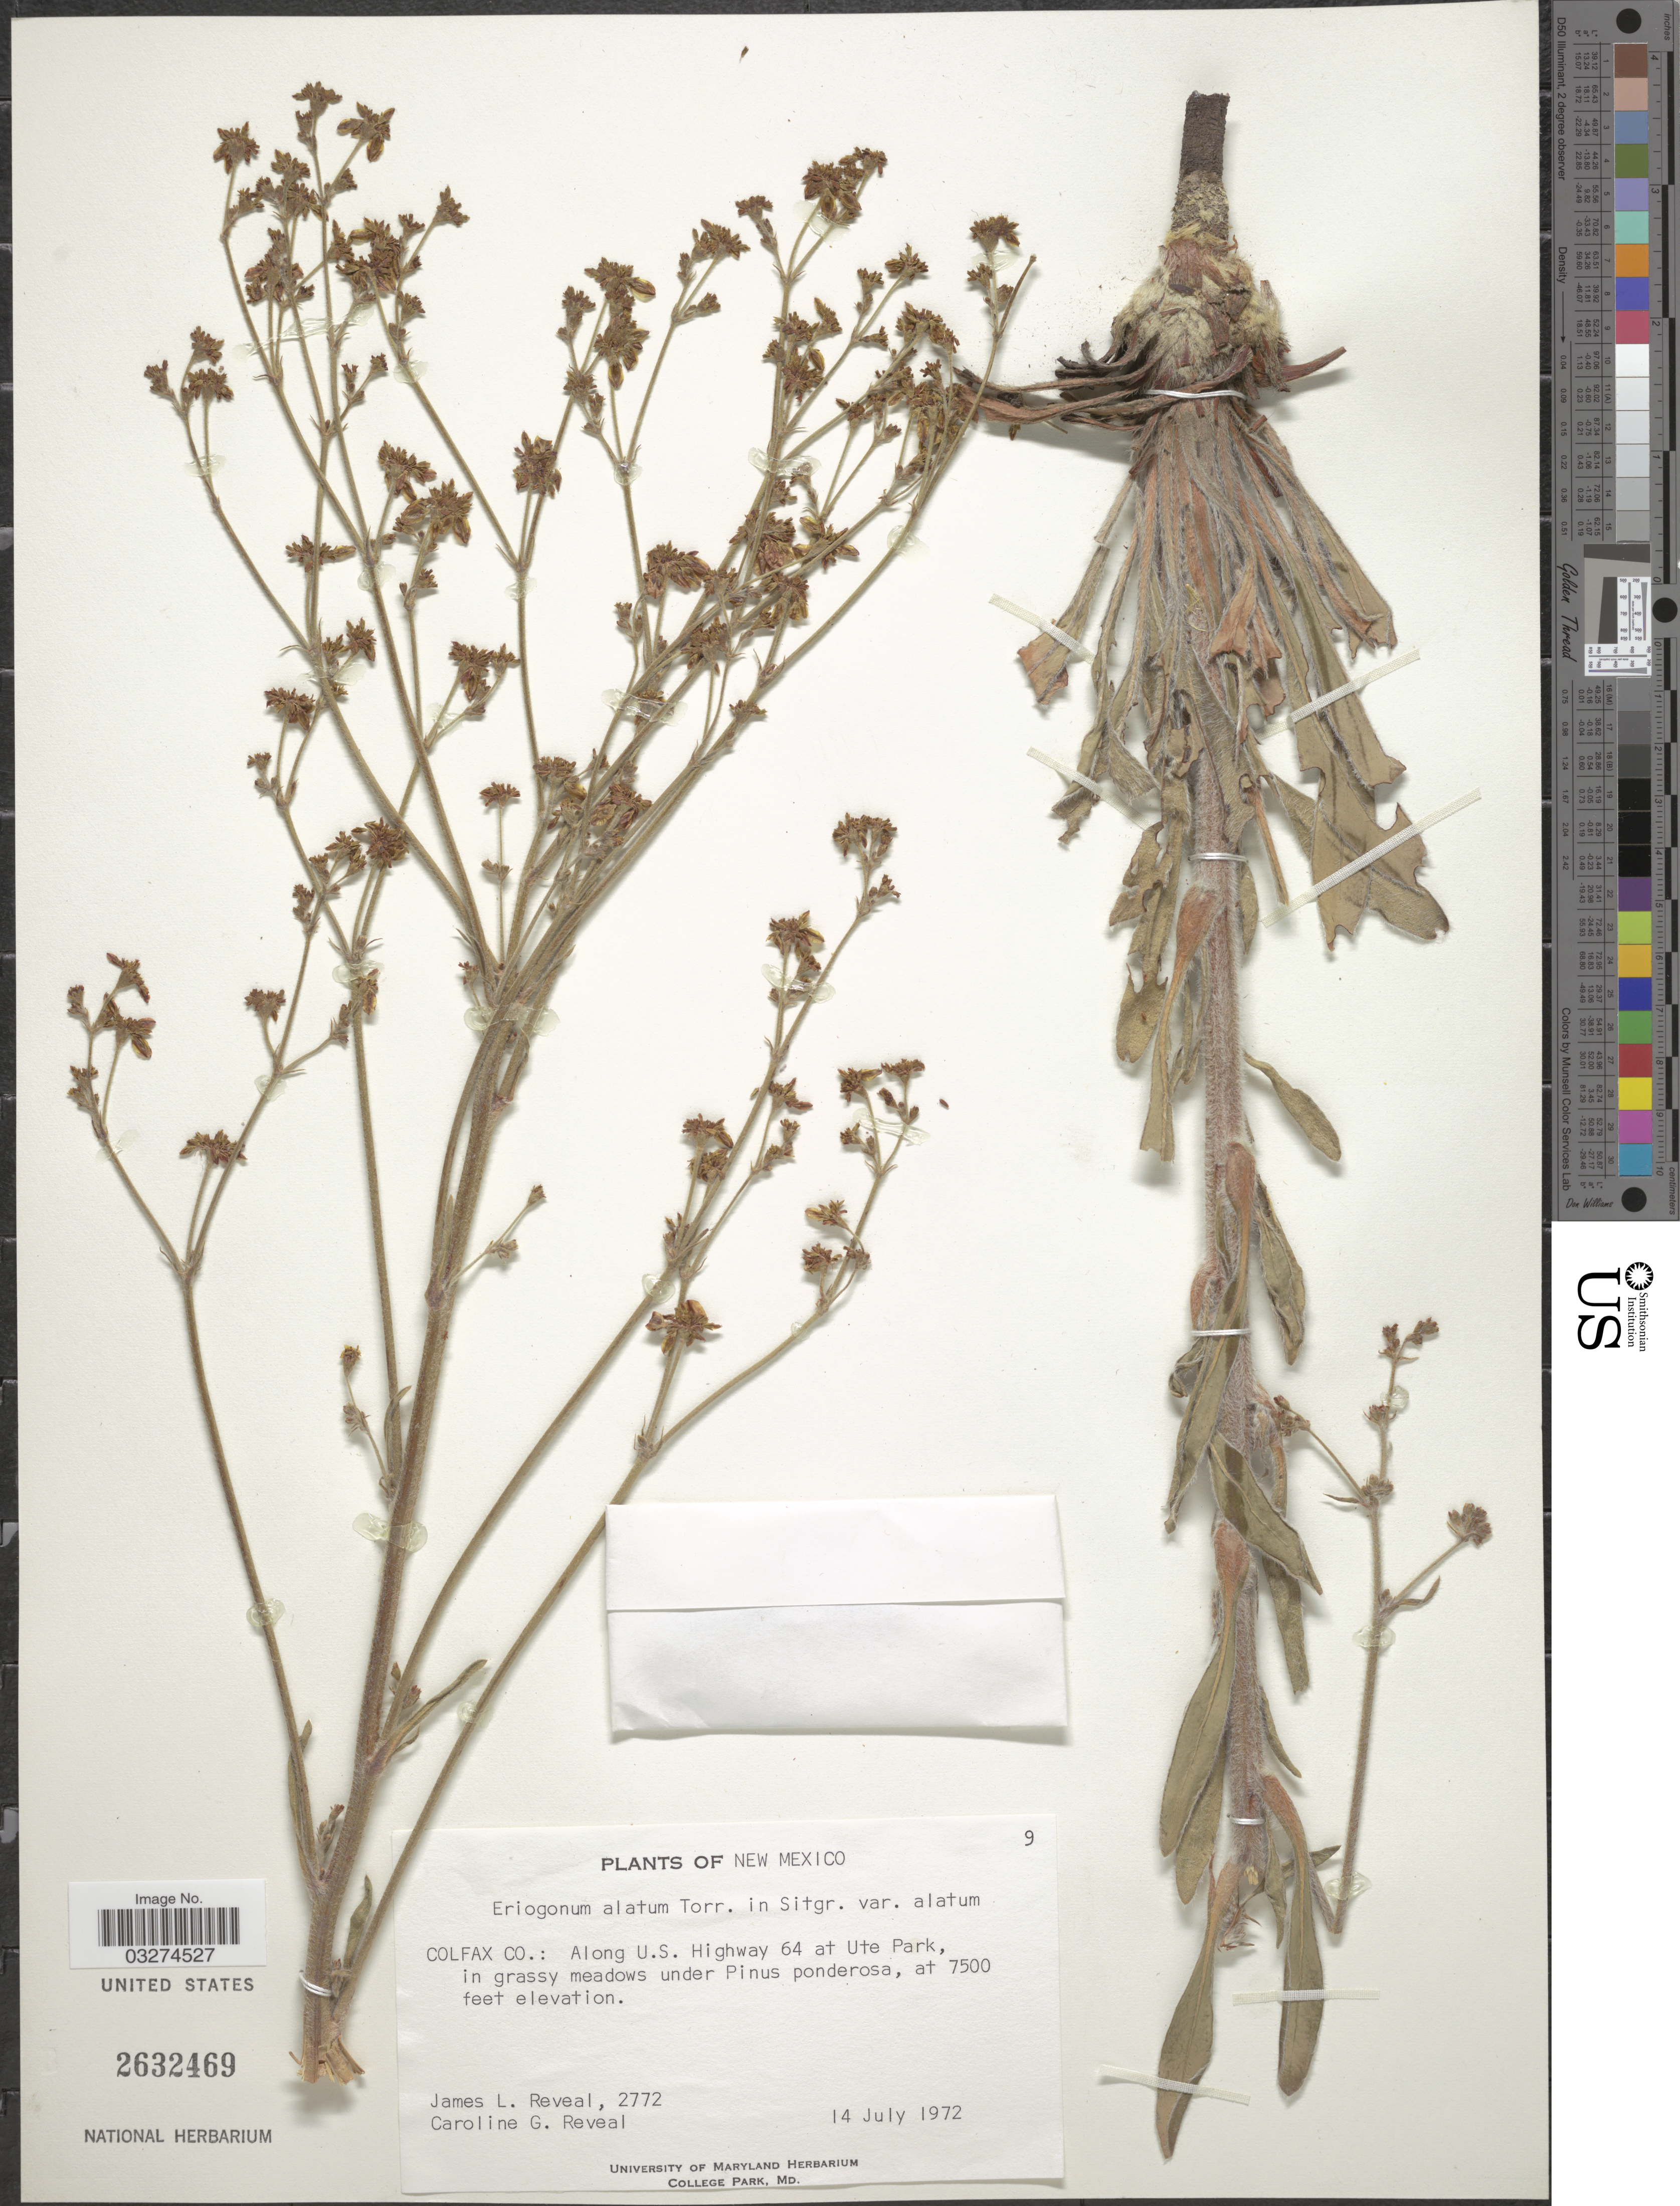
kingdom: Plantae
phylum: Tracheophyta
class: Magnoliopsida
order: Caryophyllales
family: Polygonaceae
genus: Eriogonum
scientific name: Eriogonum alatum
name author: Torr.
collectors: J. L. Reveal & C. G. Reveal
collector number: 2772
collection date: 1972-07-14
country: United States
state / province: New Mexico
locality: Colfax Co.: Along U.S. Highway 64 at Ute Park.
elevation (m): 2286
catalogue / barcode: US 2632469